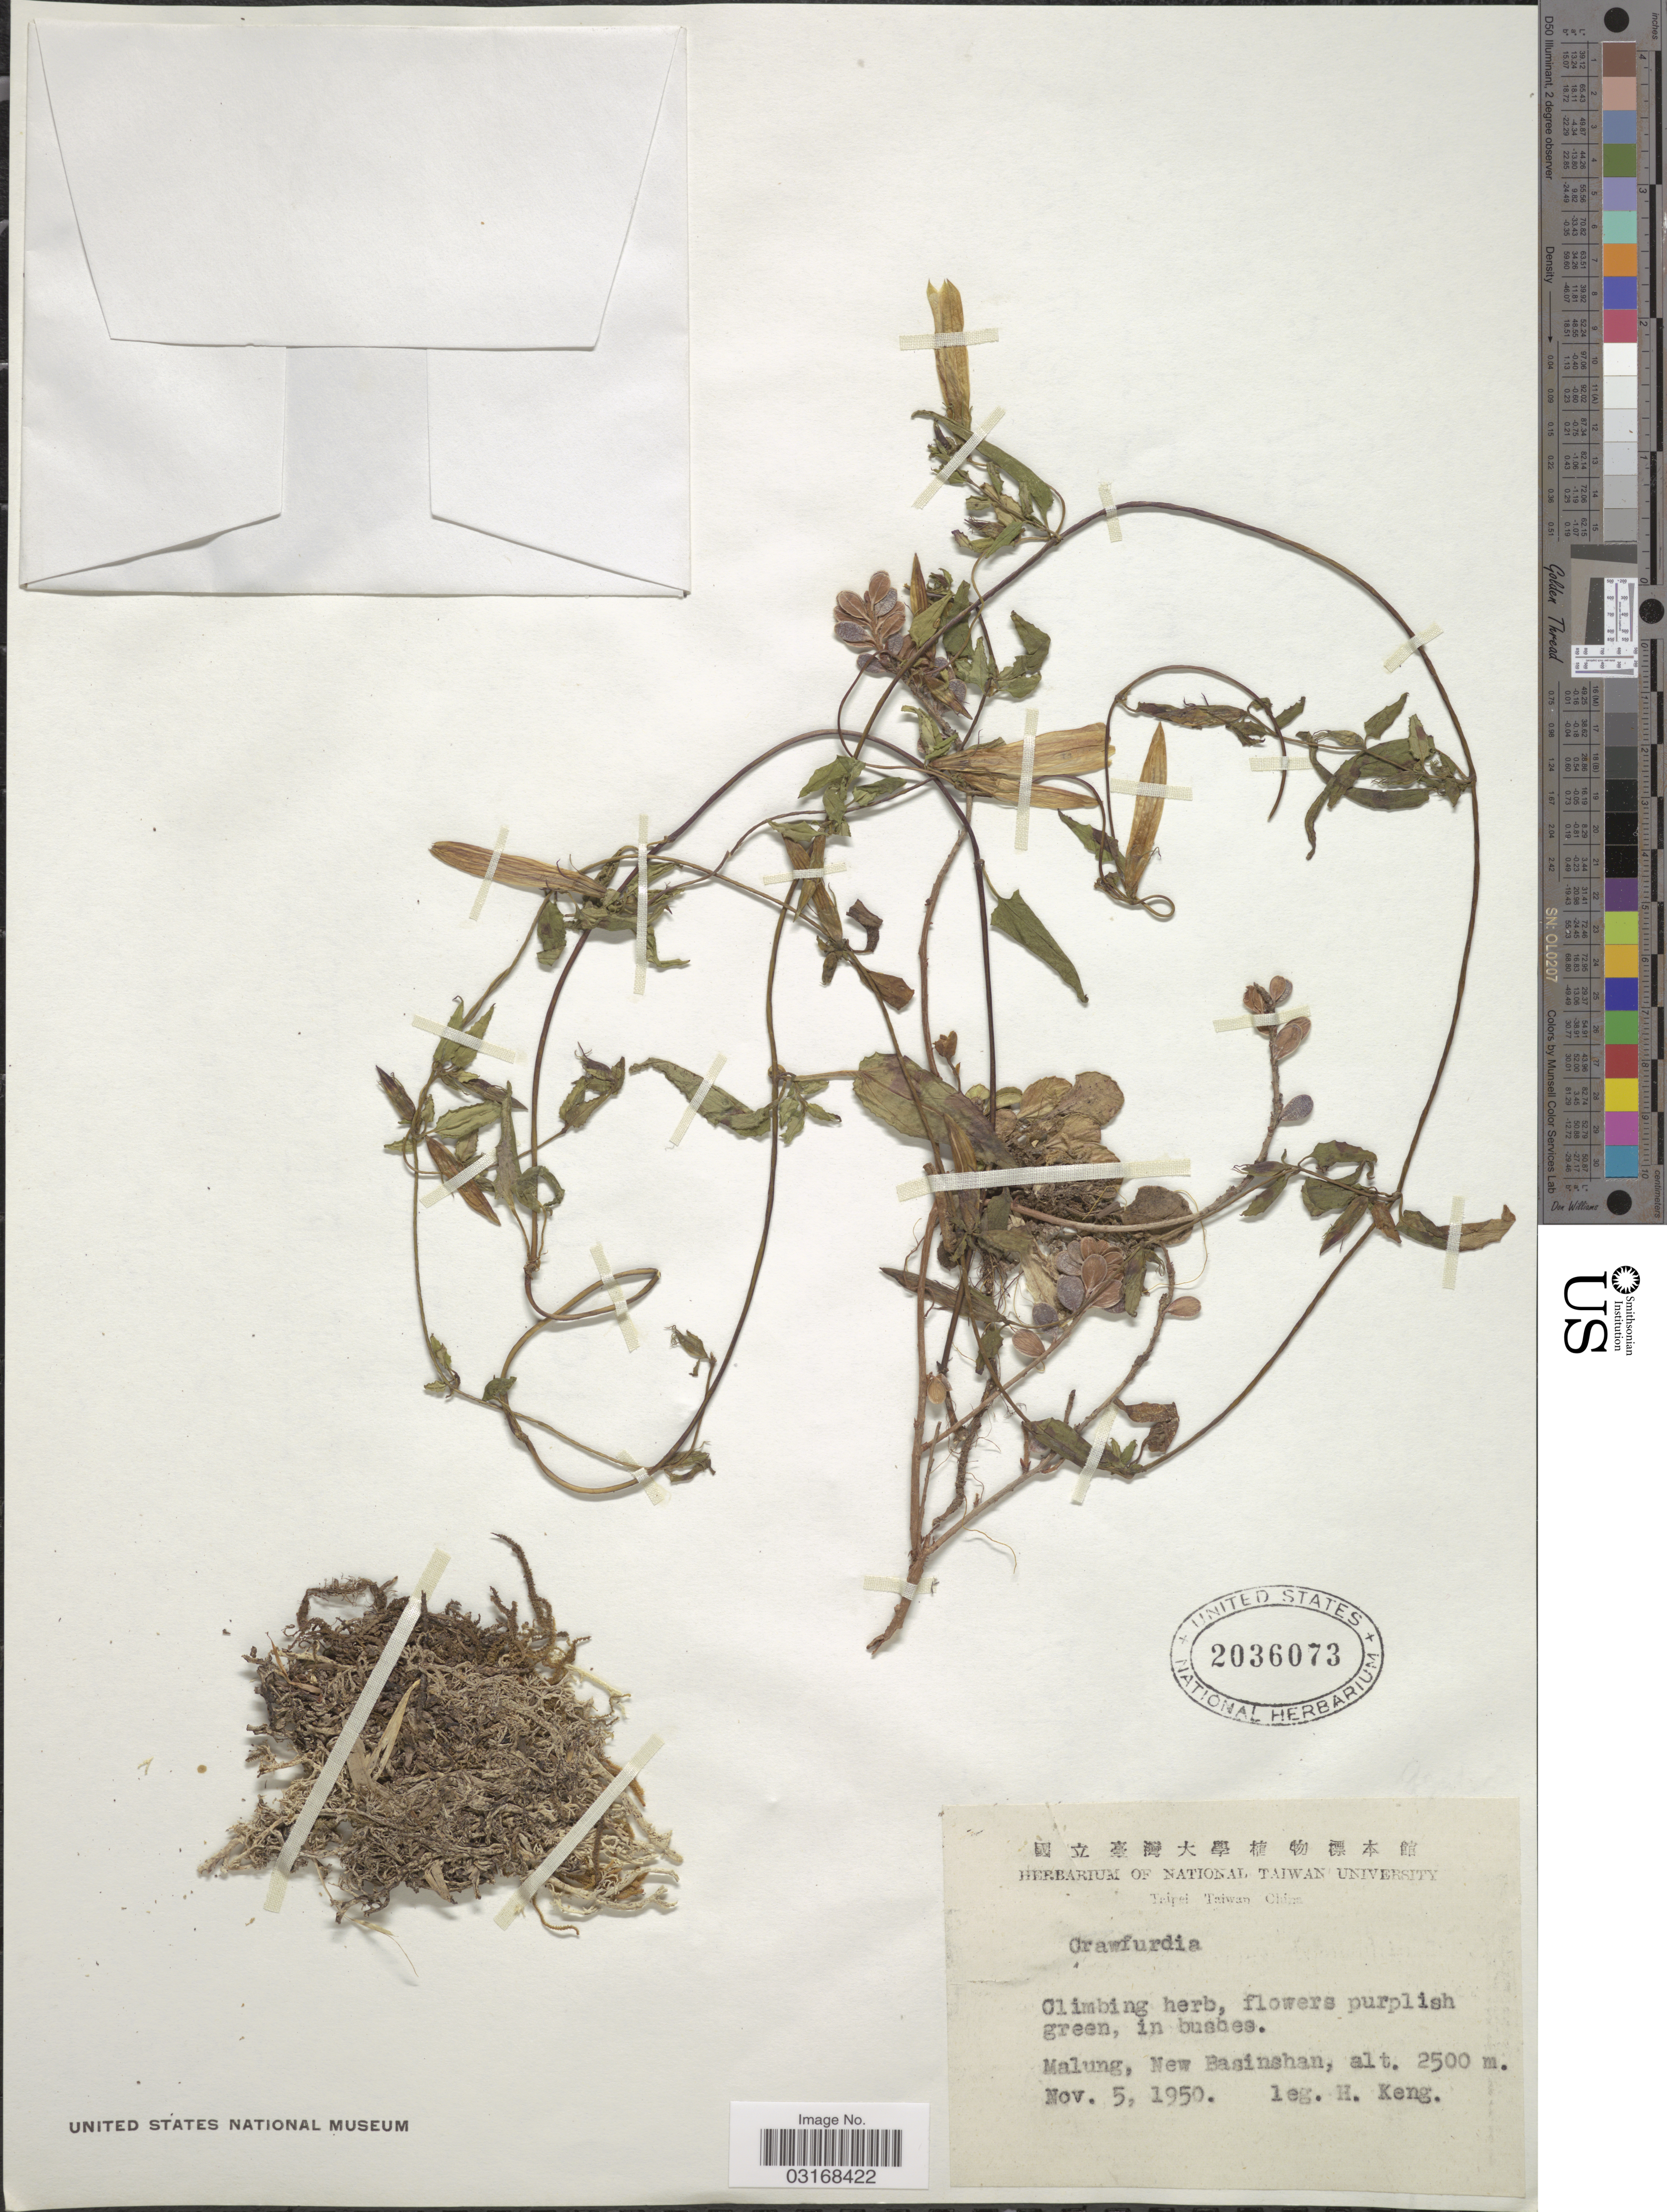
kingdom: Plantae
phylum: Tracheophyta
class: Magnoliopsida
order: Gentianales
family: Gentianaceae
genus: Crawfurdia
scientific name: Crawfurdia sp.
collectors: H. Keng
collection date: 1950-11-05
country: Taiwan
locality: Malung, New Basinshan.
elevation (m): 2500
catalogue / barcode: US 2036073